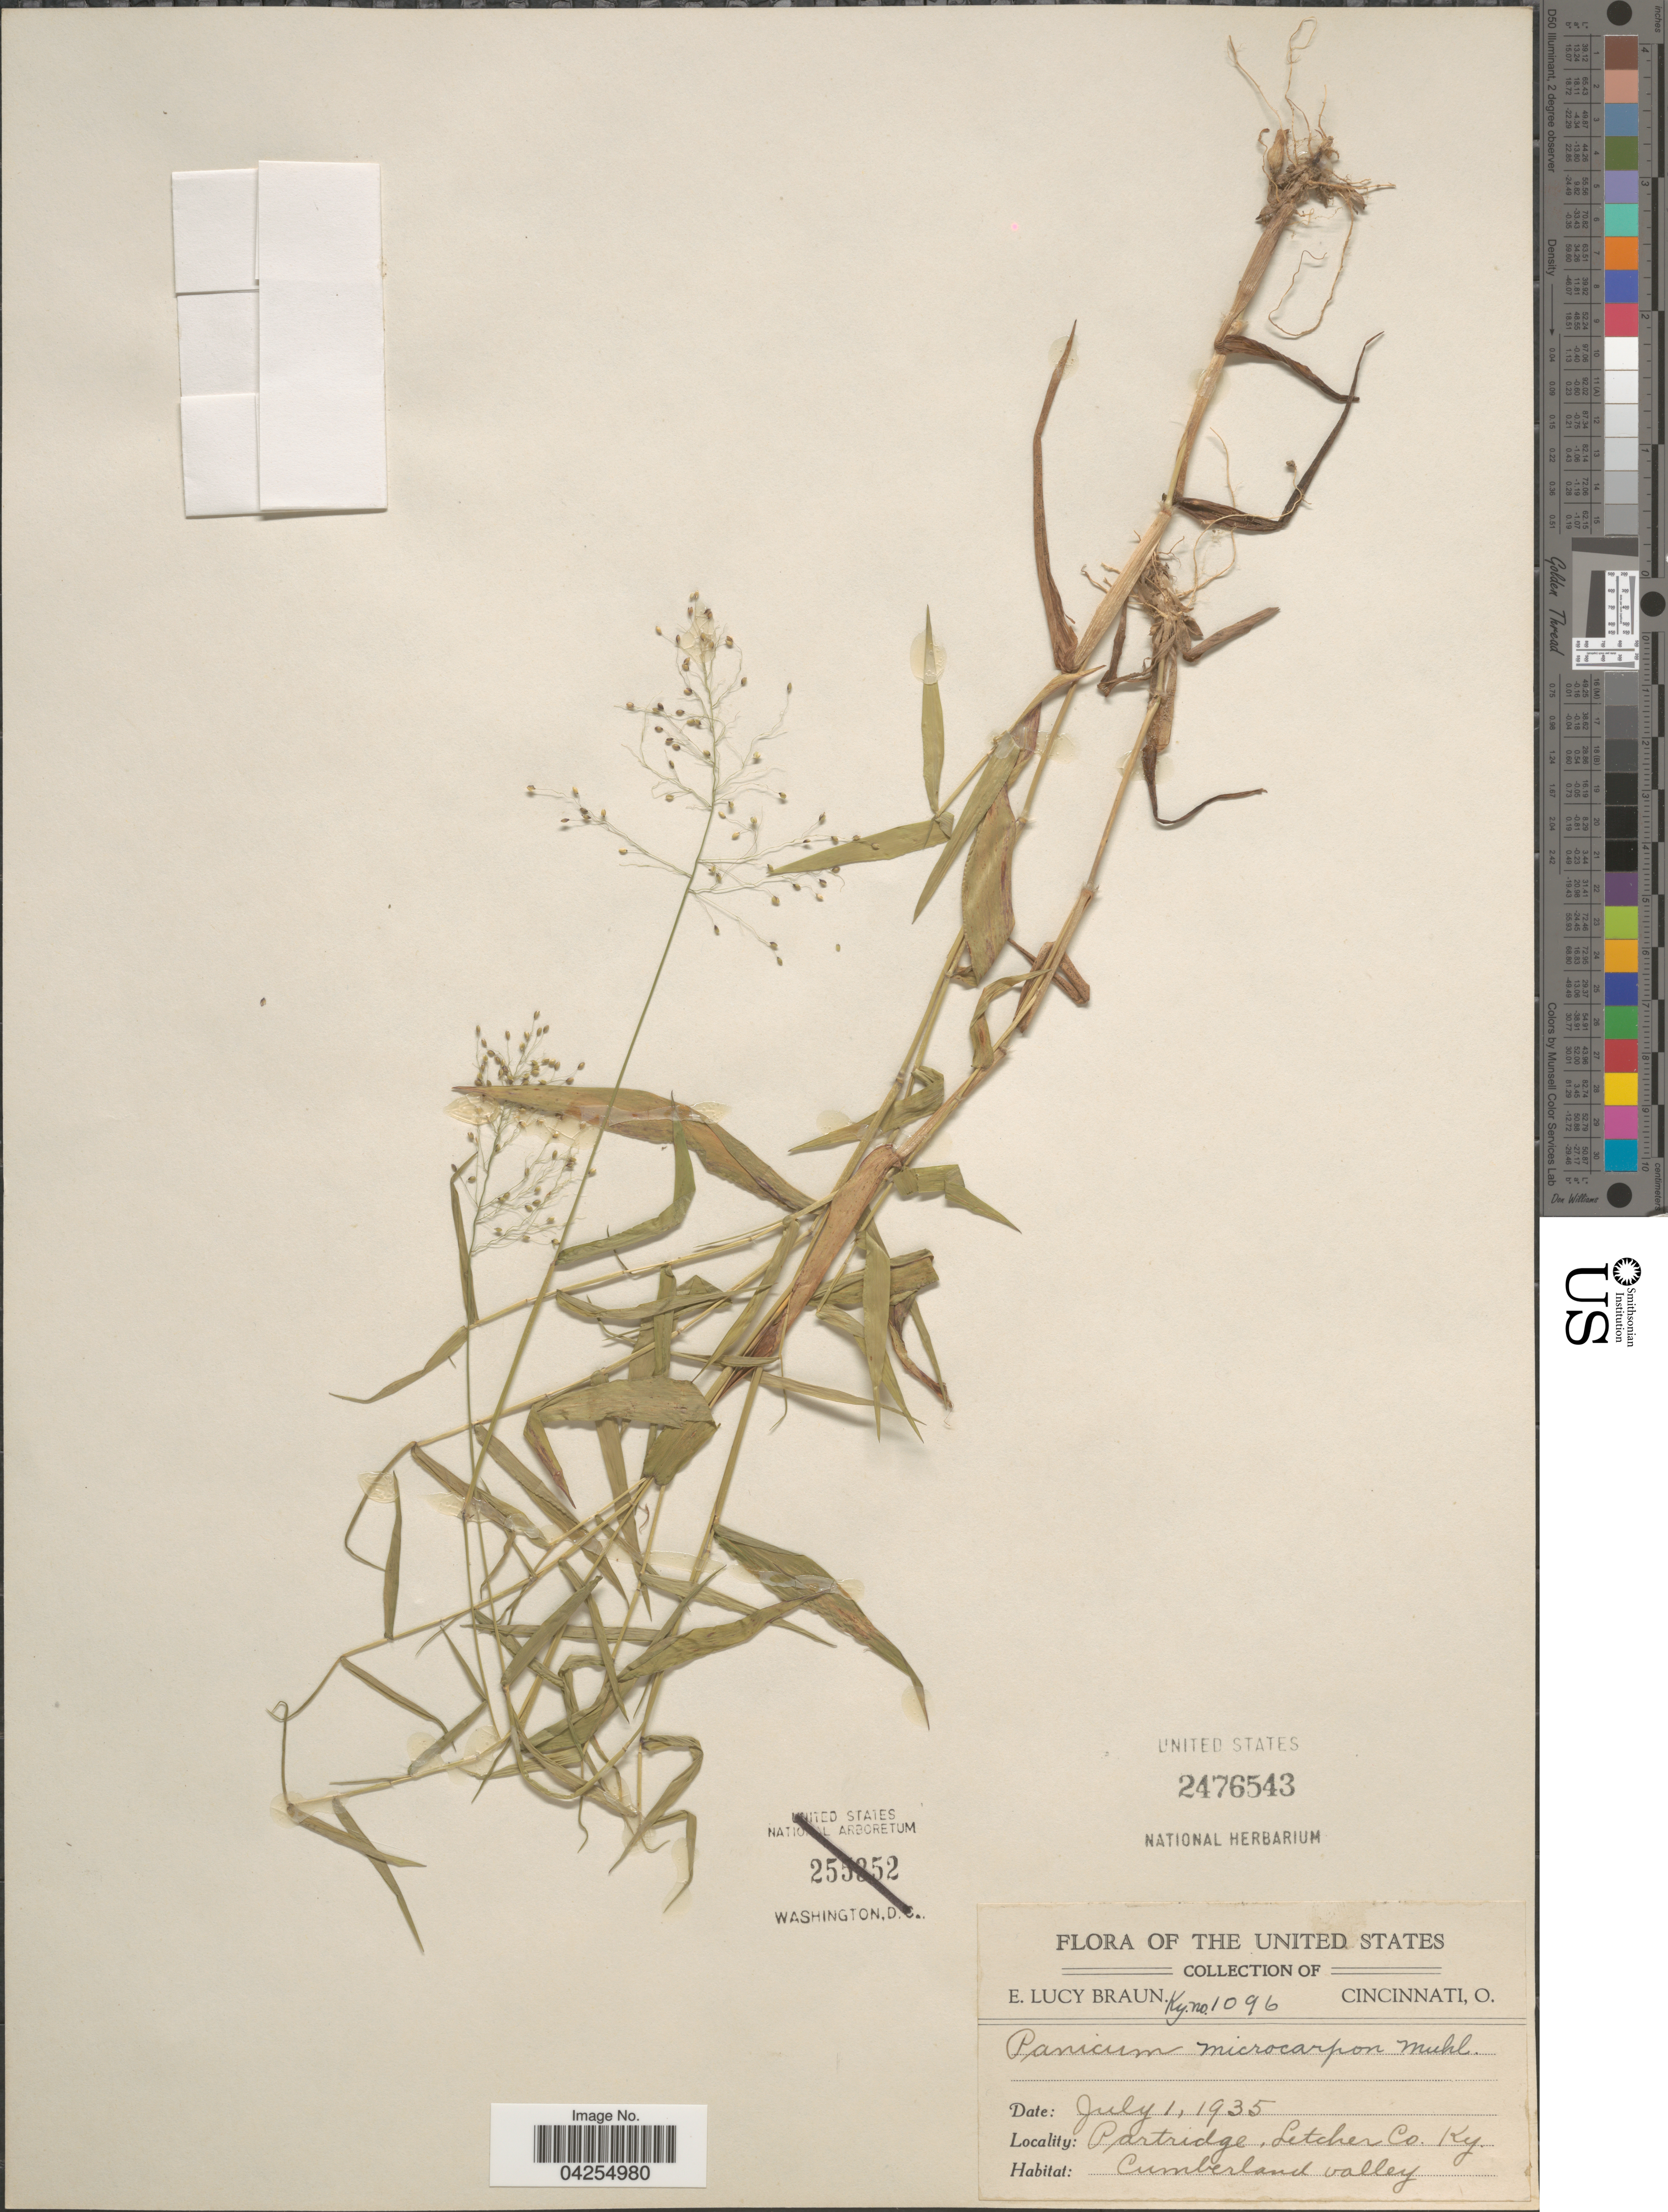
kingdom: Plantae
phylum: Tracheophyta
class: Liliopsida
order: Poales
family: Poaceae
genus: Dichanthelium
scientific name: Dichanthelium dichotomum var. dichotomum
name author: (L.) Gould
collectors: E. L. Braun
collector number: Ky.1096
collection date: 1935-07-01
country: United States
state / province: Kentucky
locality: Partridge, Letcher Co.Cumberland valley.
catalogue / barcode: US 2476543